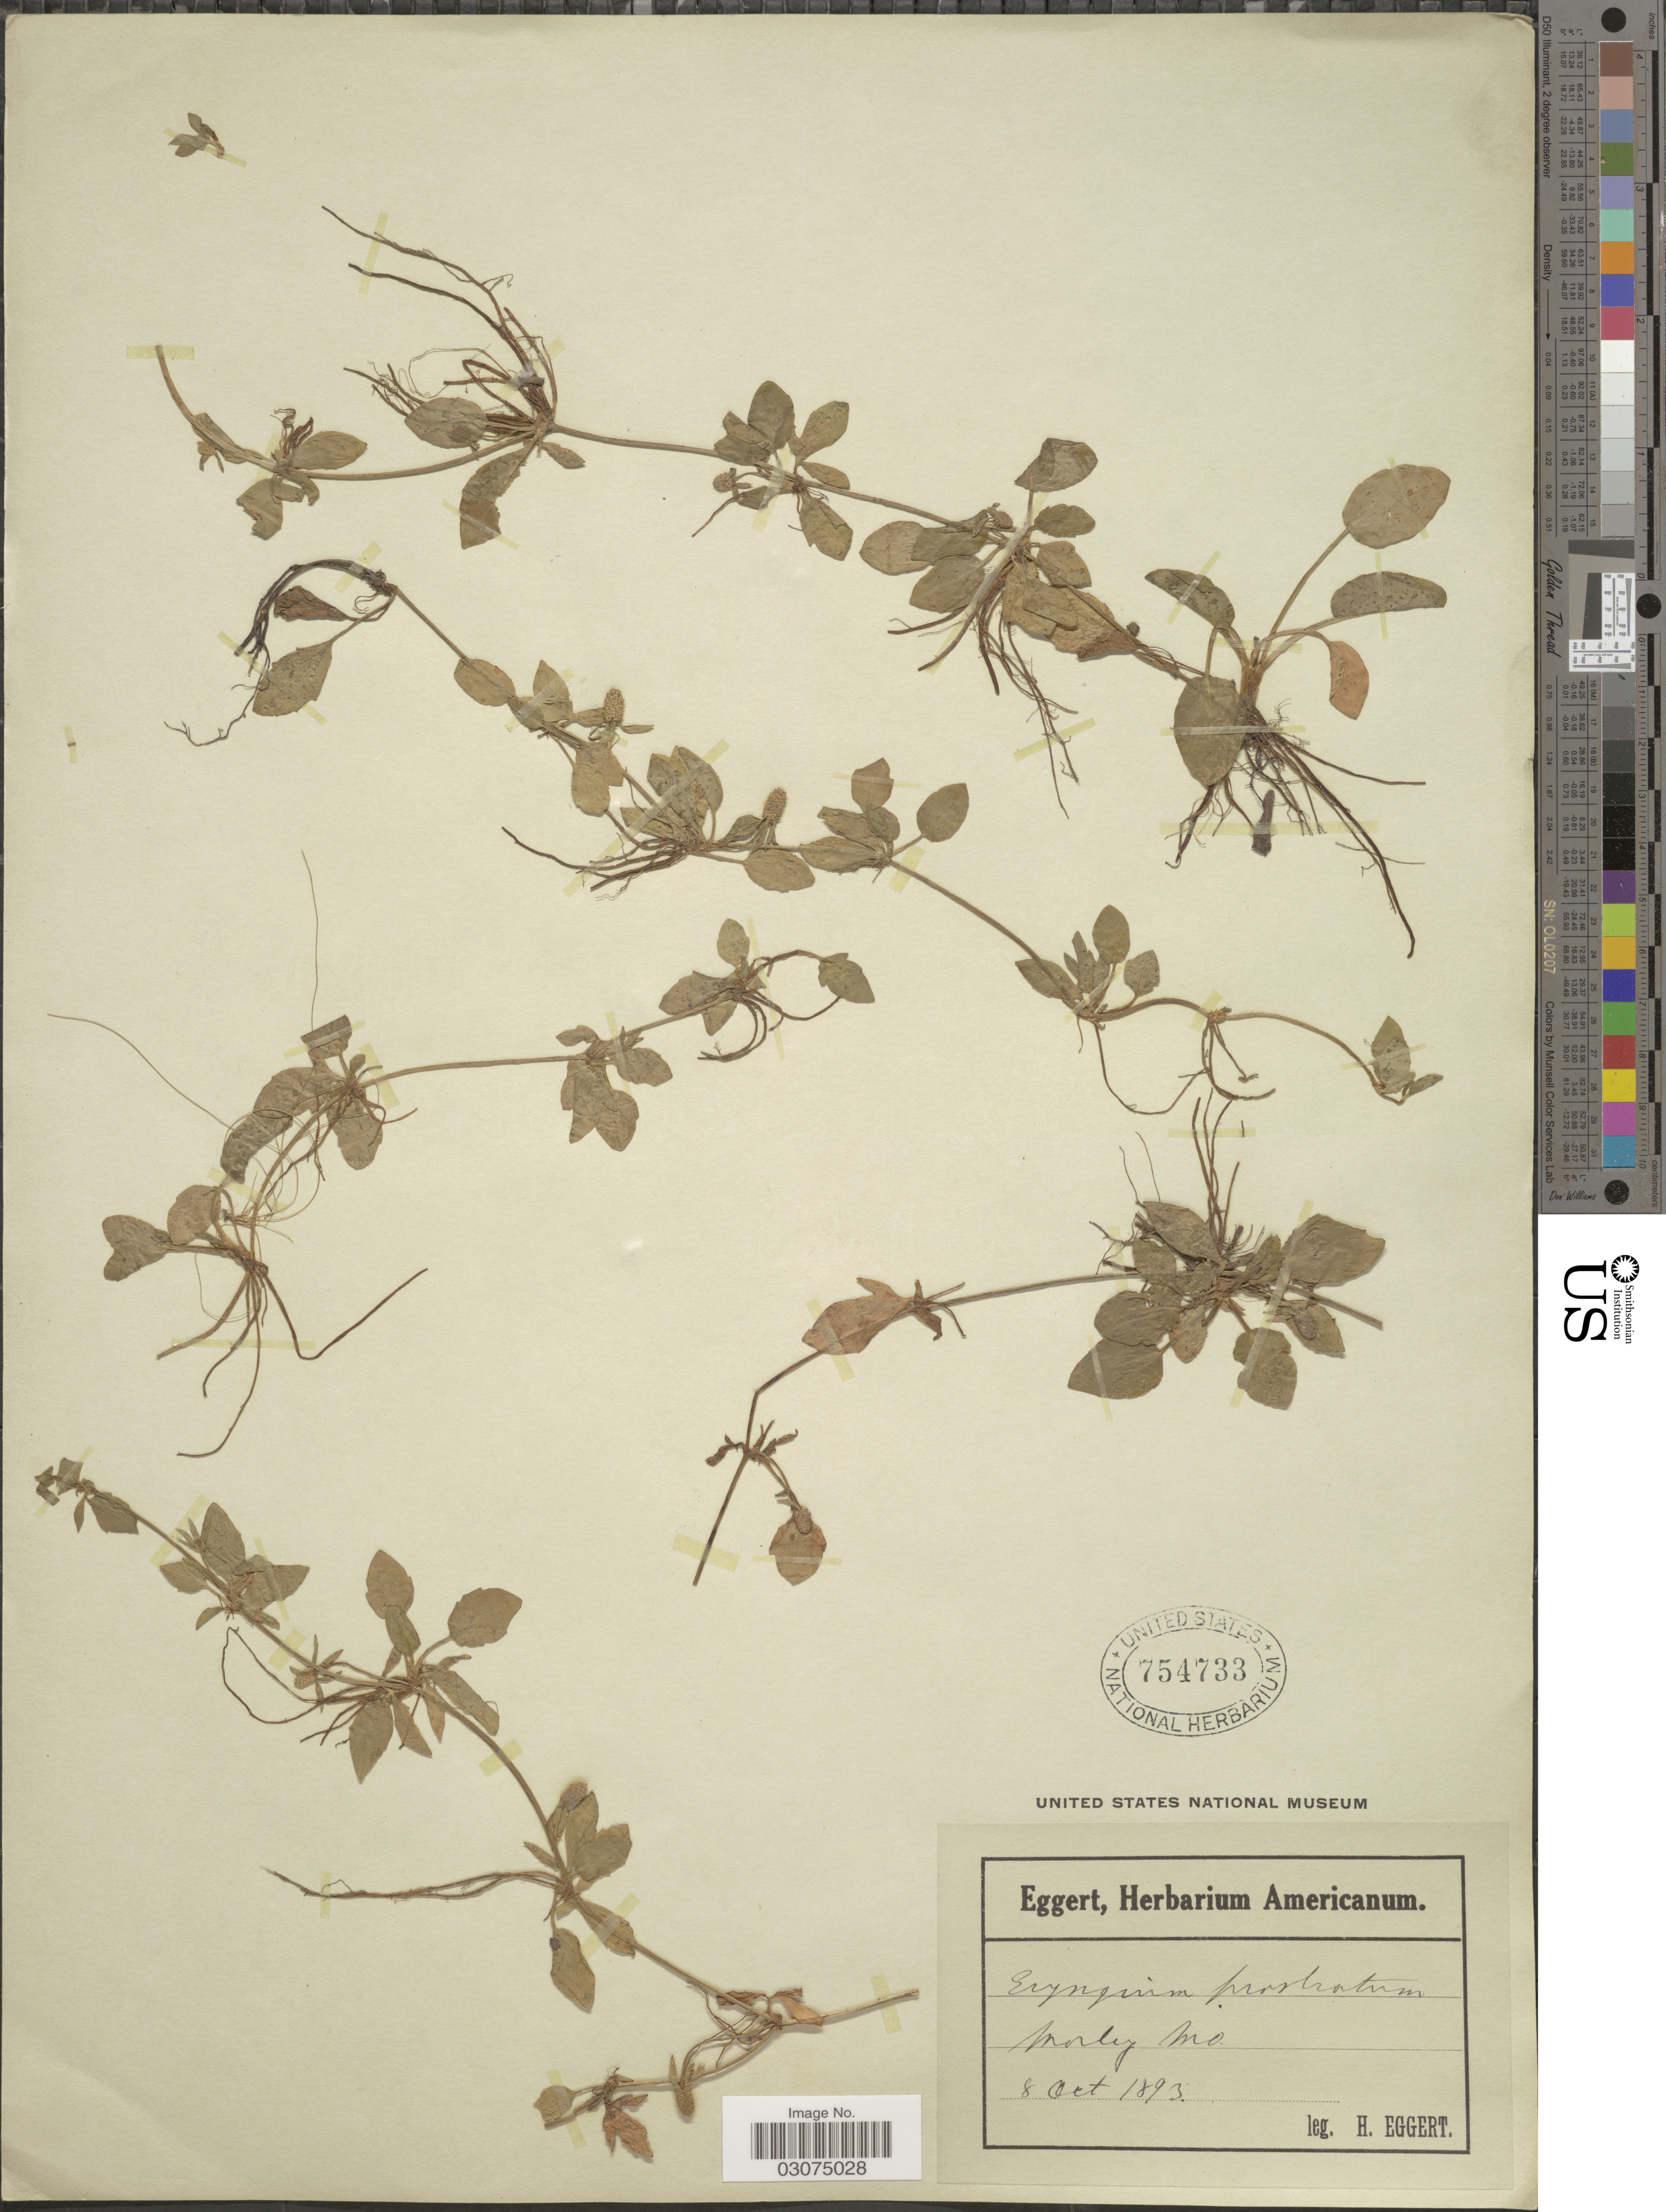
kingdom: Plantae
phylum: Tracheophyta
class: Magnoliopsida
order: Apiales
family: Apiaceae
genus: Eryngium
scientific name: Eryngium prostratum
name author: Nutt. ex DC.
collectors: H. Eggert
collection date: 1893-10-08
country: United States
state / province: Missouri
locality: Morley.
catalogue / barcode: US 754733